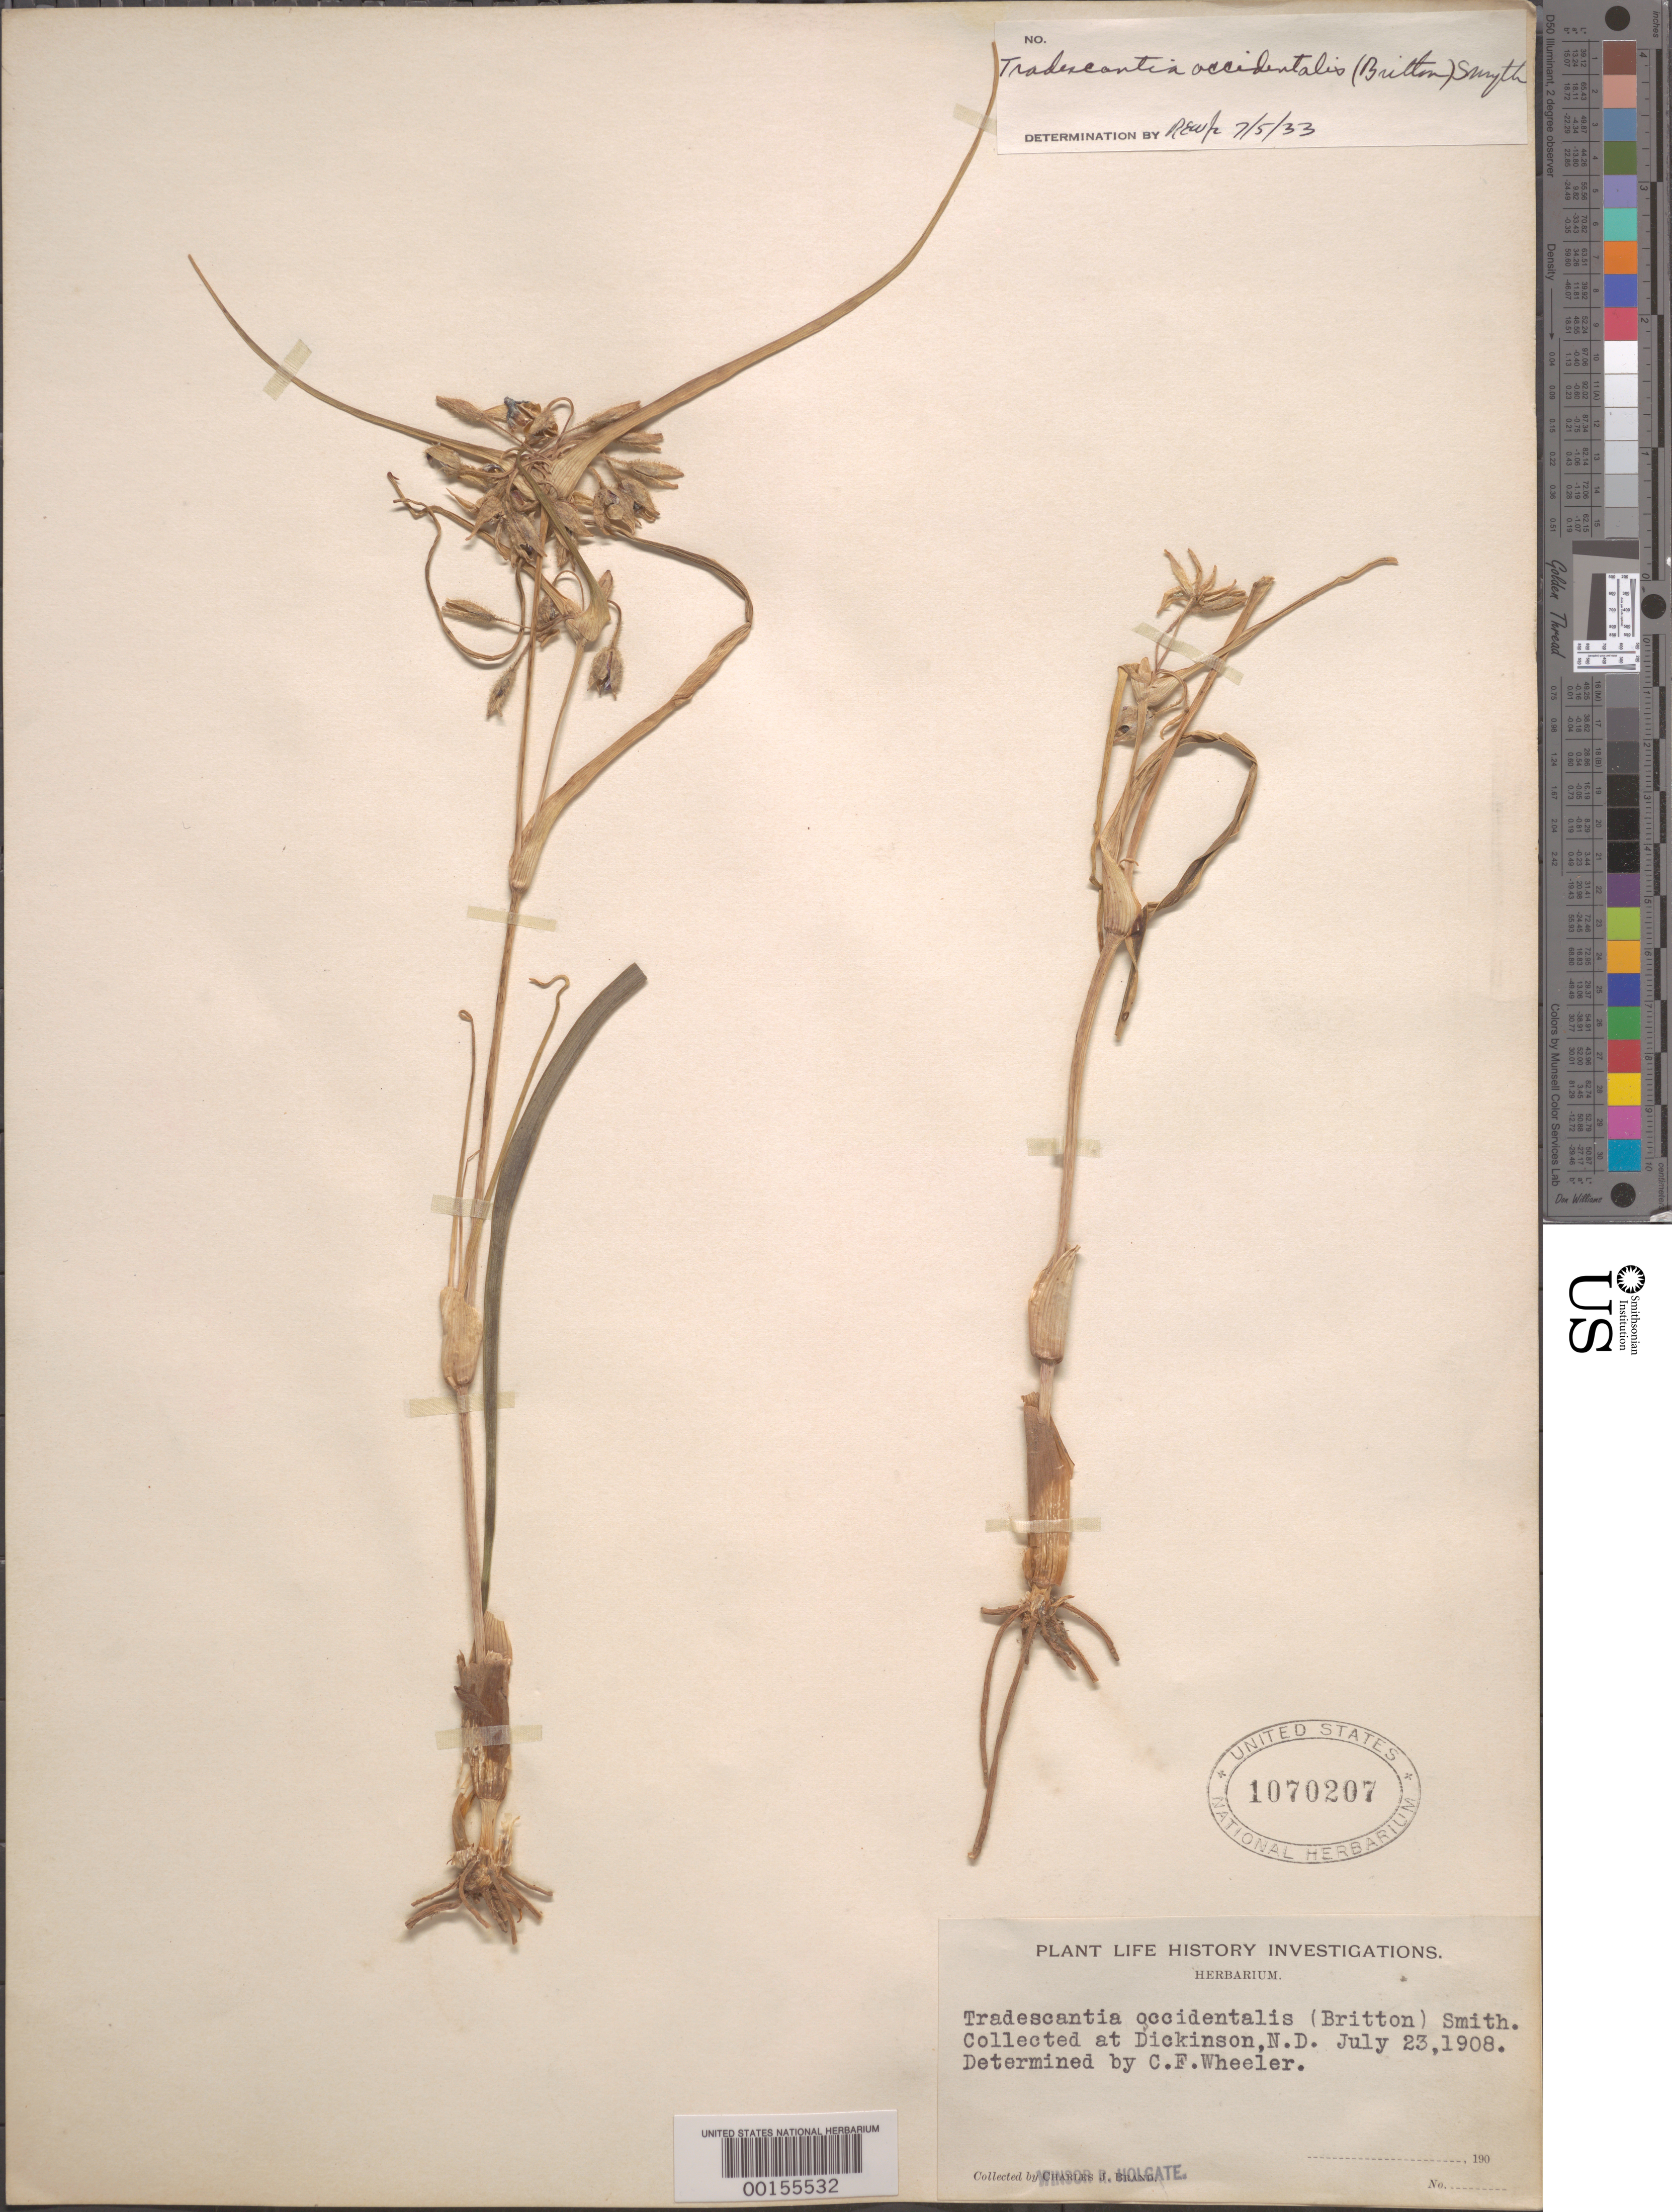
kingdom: Plantae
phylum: Tracheophyta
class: Liliopsida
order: Commelinales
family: Commelinaceae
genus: Tradescantia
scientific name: Tradescantia occidentalis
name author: (Britton) Smyth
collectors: W. Holgate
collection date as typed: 23 Jul 1908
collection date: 1908-07-23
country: United States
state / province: North Dakota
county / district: Stark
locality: Dickinson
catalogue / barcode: US 1070207